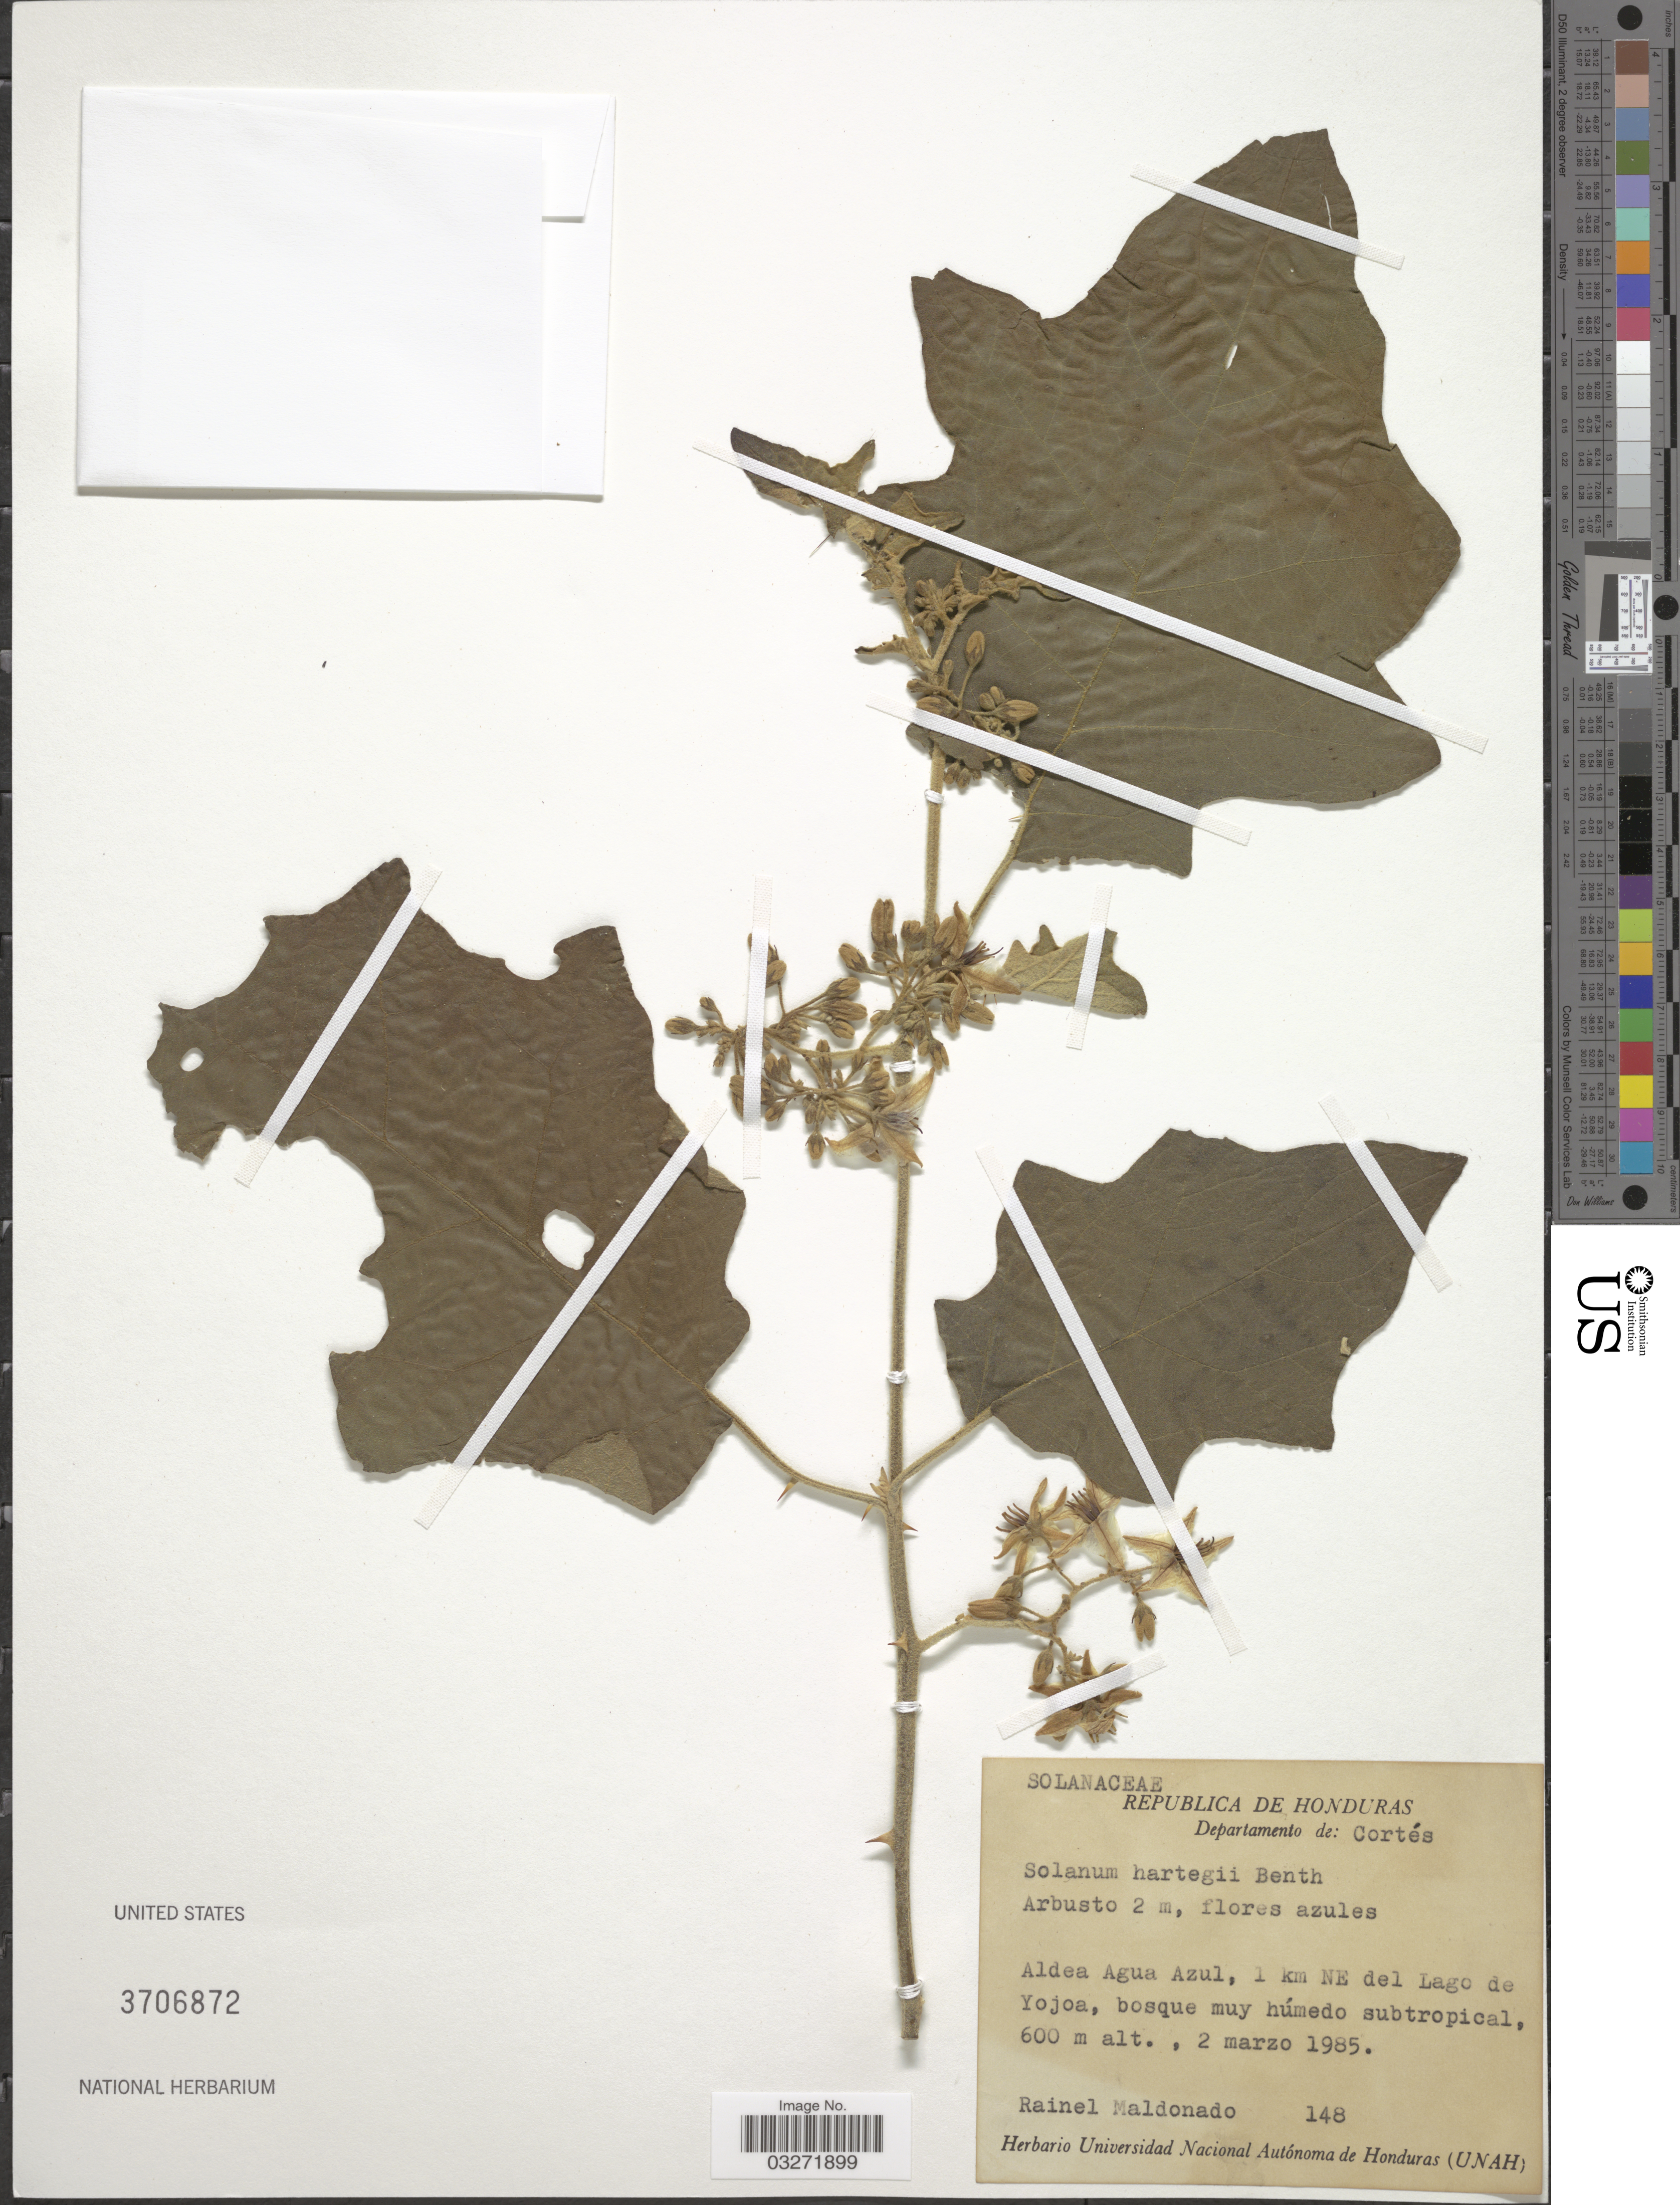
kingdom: Plantae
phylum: Tracheophyta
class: Magnoliopsida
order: Solanales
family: Solanaceae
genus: Solanum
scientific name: Solanum hartwegii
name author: Benth.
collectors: R. Maldonado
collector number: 148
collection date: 1985-03-02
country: Honduras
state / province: Cortés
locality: Departamento de: Cortés. Aldea Agua Azul, 1 km NE del Lago de Yojoa.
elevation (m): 600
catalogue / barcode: US 3706872